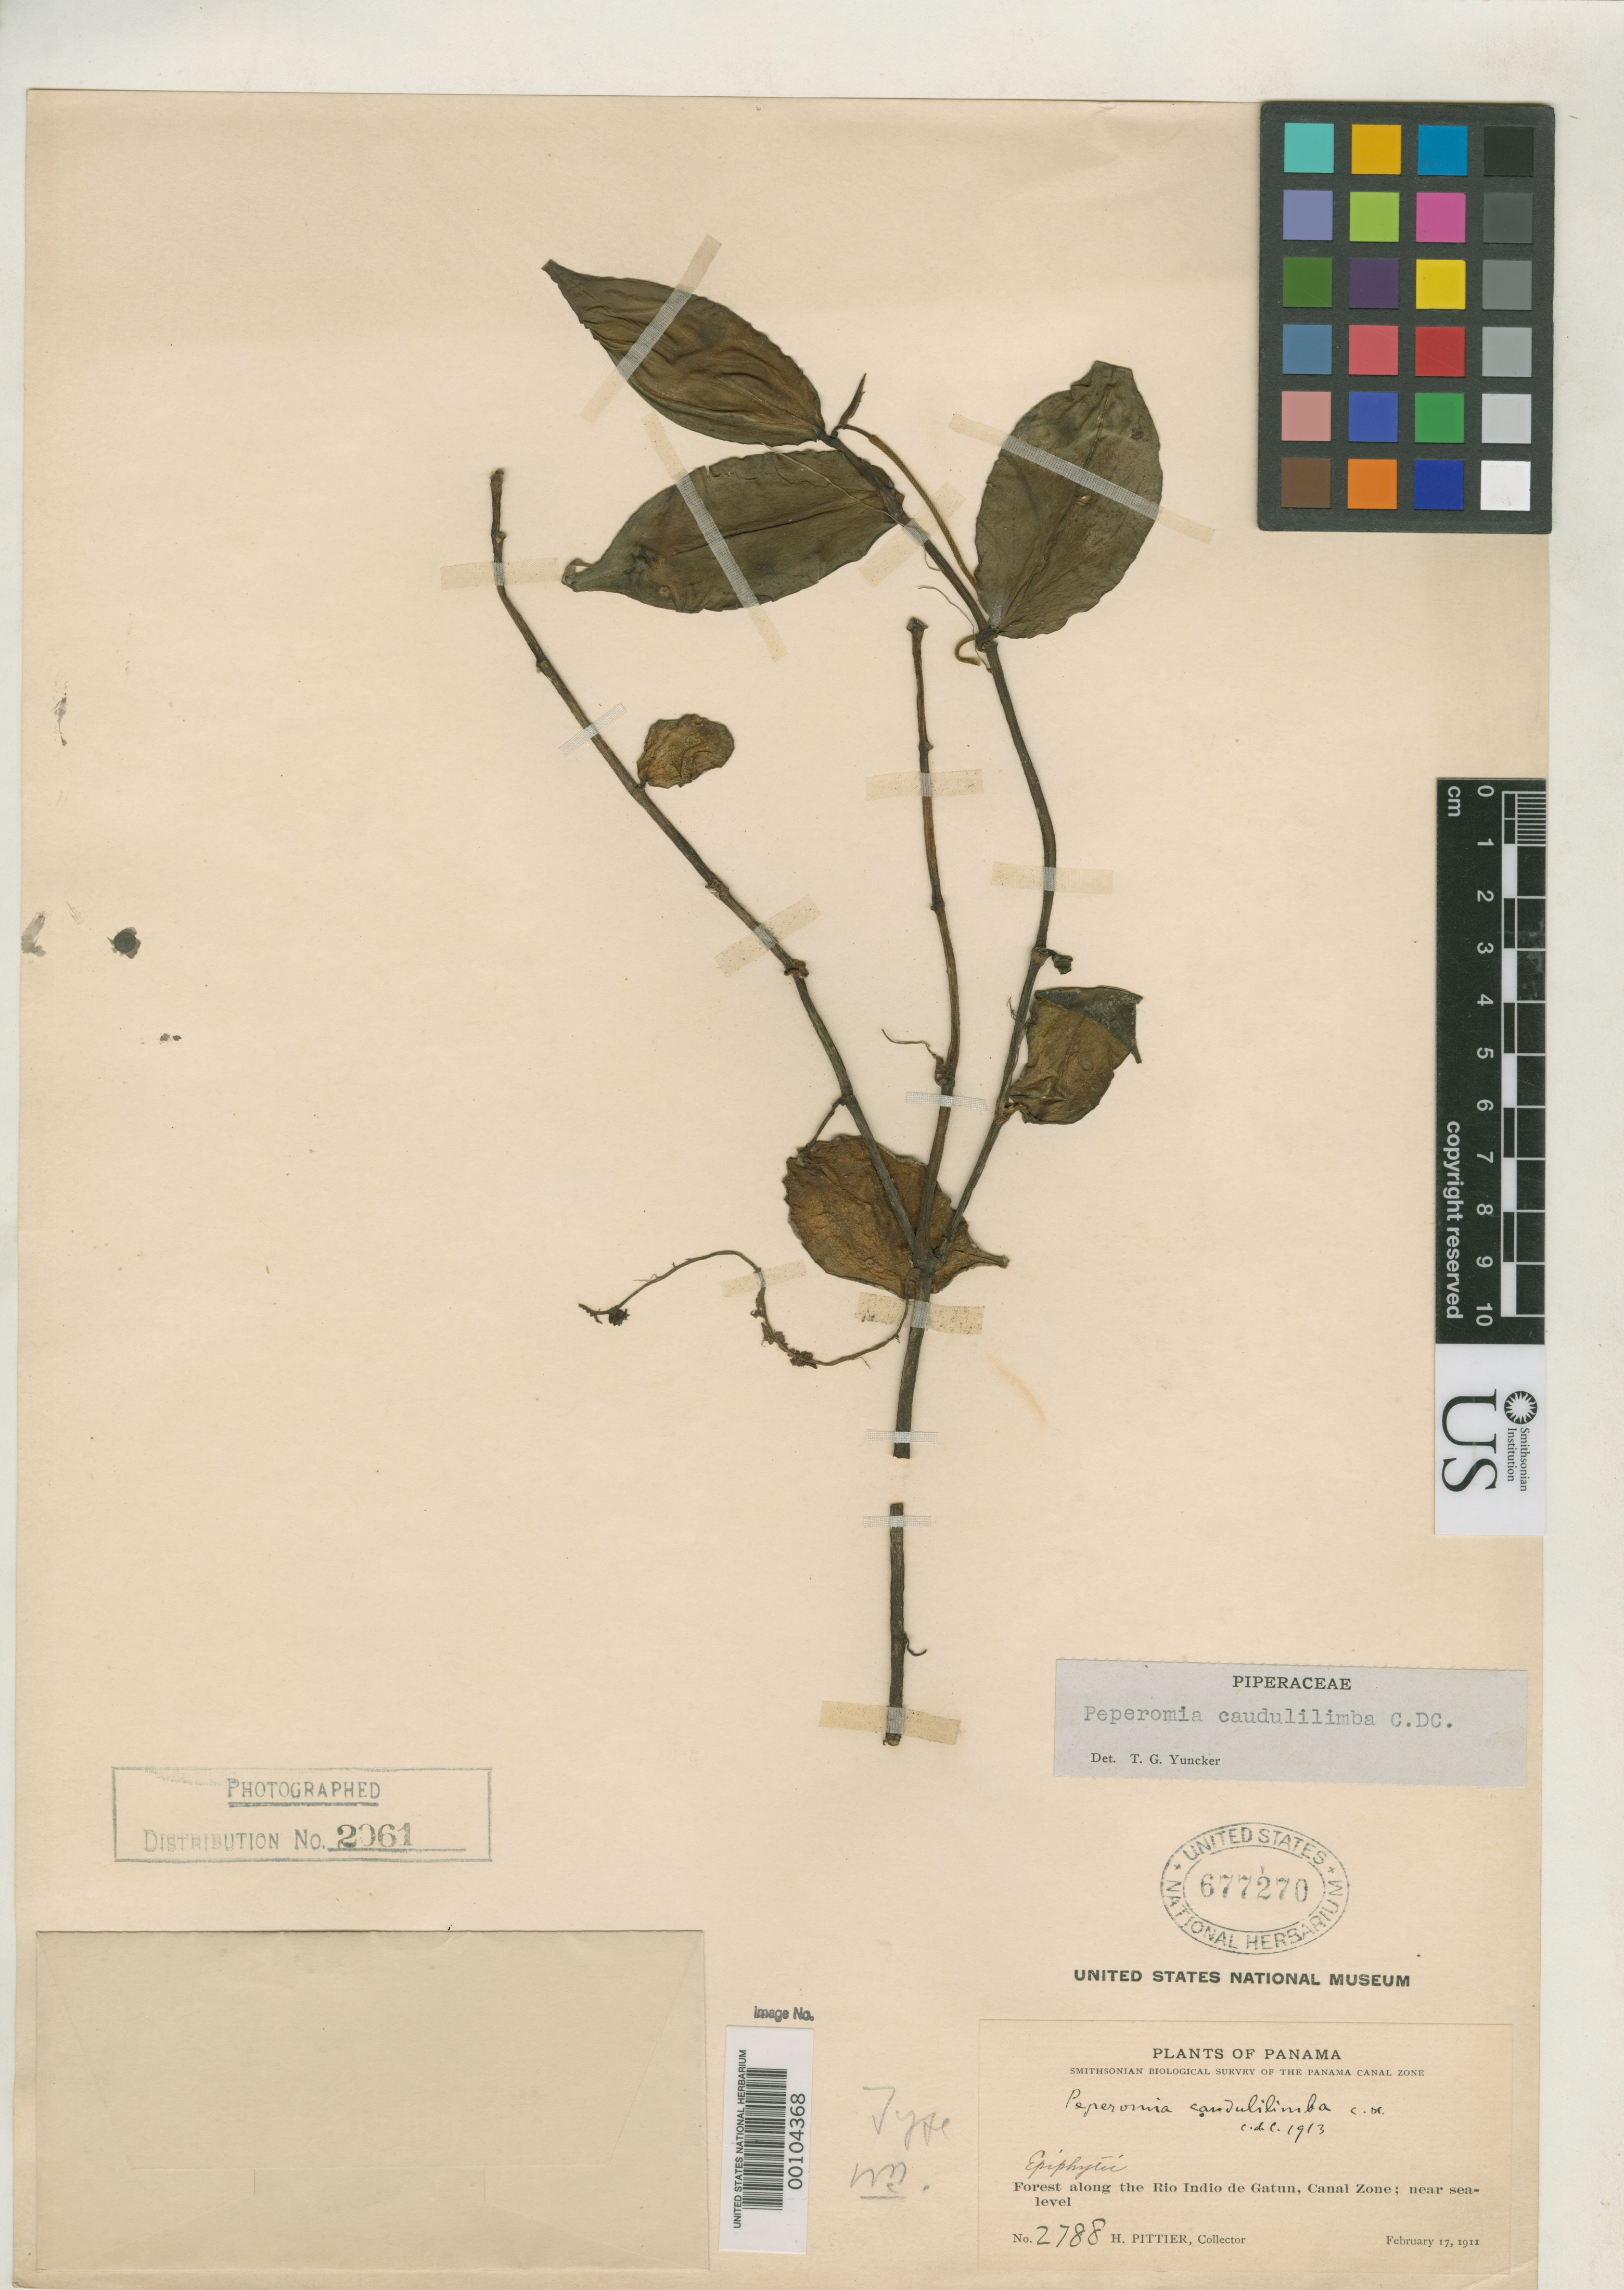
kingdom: Plantae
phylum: Tracheophyta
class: Magnoliopsida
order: Piperales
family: Piperaceae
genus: Peperomia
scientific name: Peperomia caudulilimba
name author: C. DC.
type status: Type Collection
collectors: H. F. Pittier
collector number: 2788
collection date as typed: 17 Feb 1911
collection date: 1911-02-17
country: Panama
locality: Rio Indio de Gatun; alt. near sea level.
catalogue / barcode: US 677270